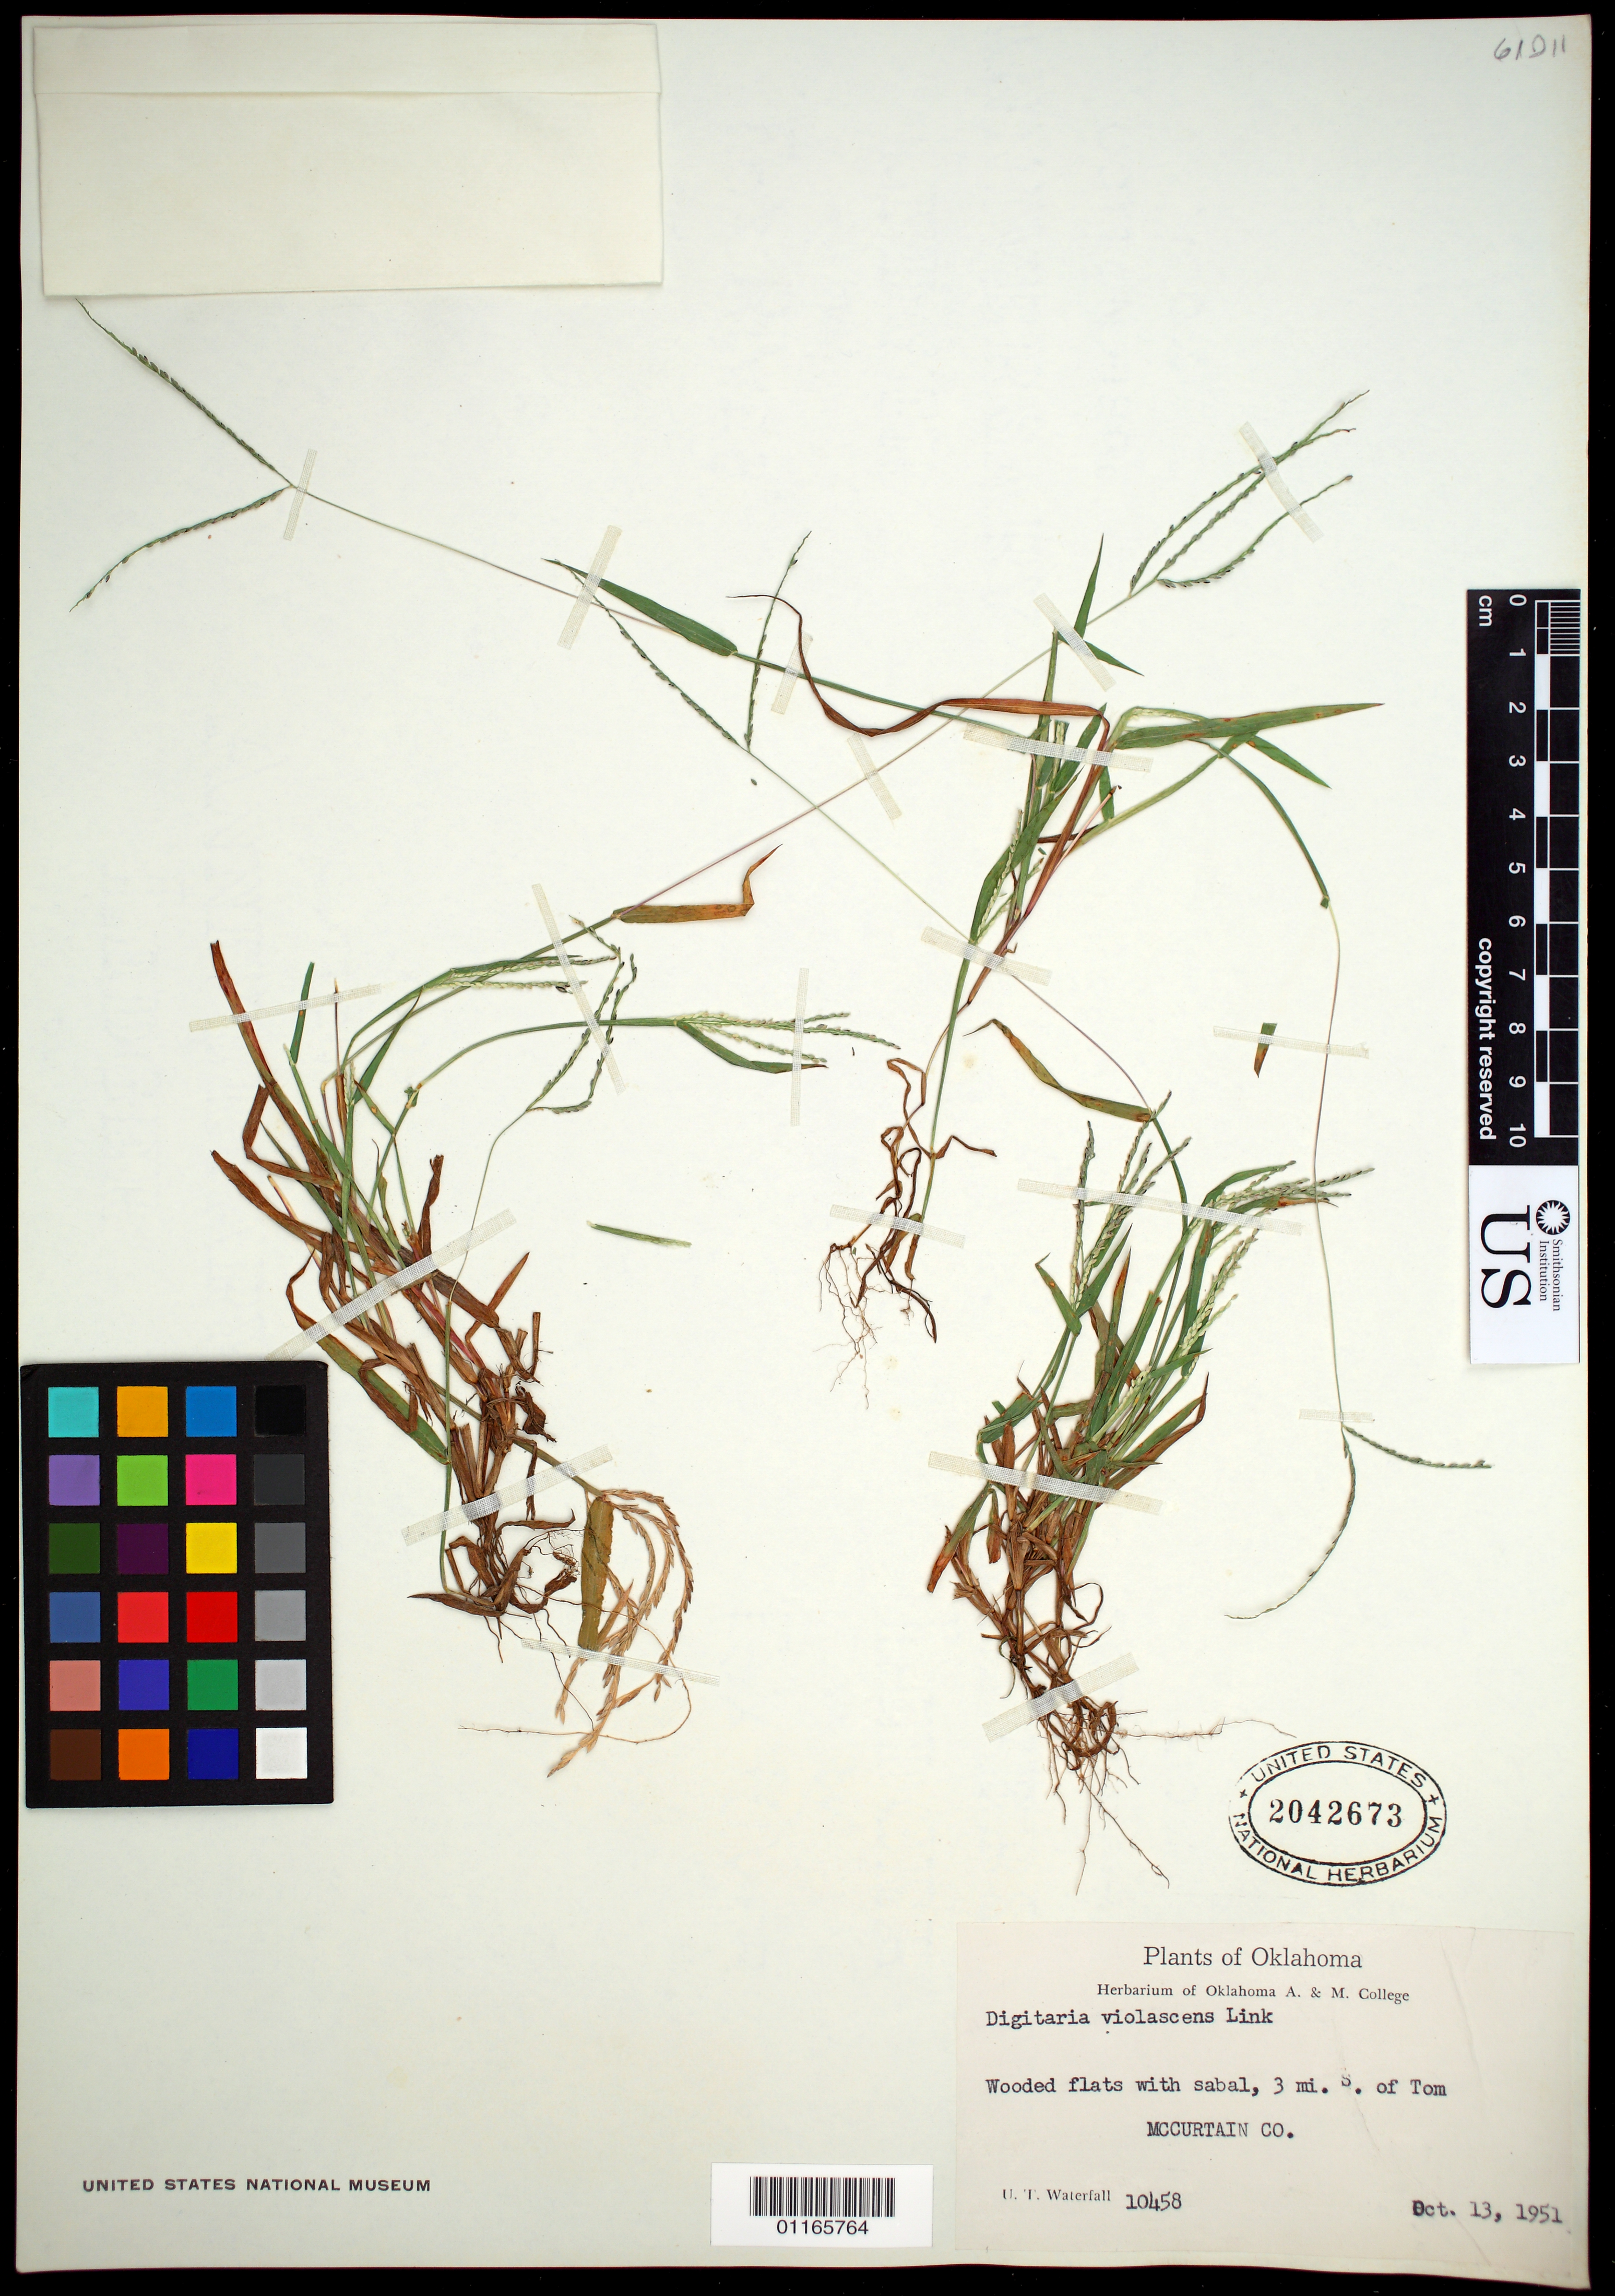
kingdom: Plantae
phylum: Tracheophyta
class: Liliopsida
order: Poales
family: Poaceae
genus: Digitaria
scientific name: Digitaria violascens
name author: Link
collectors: U. T. Waterfall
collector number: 10458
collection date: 1951-10-13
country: United States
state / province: Oklahoma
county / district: McCurtain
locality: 3 mi. S. of Tom.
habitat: Wooded flats with sabal.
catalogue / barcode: US 2042673